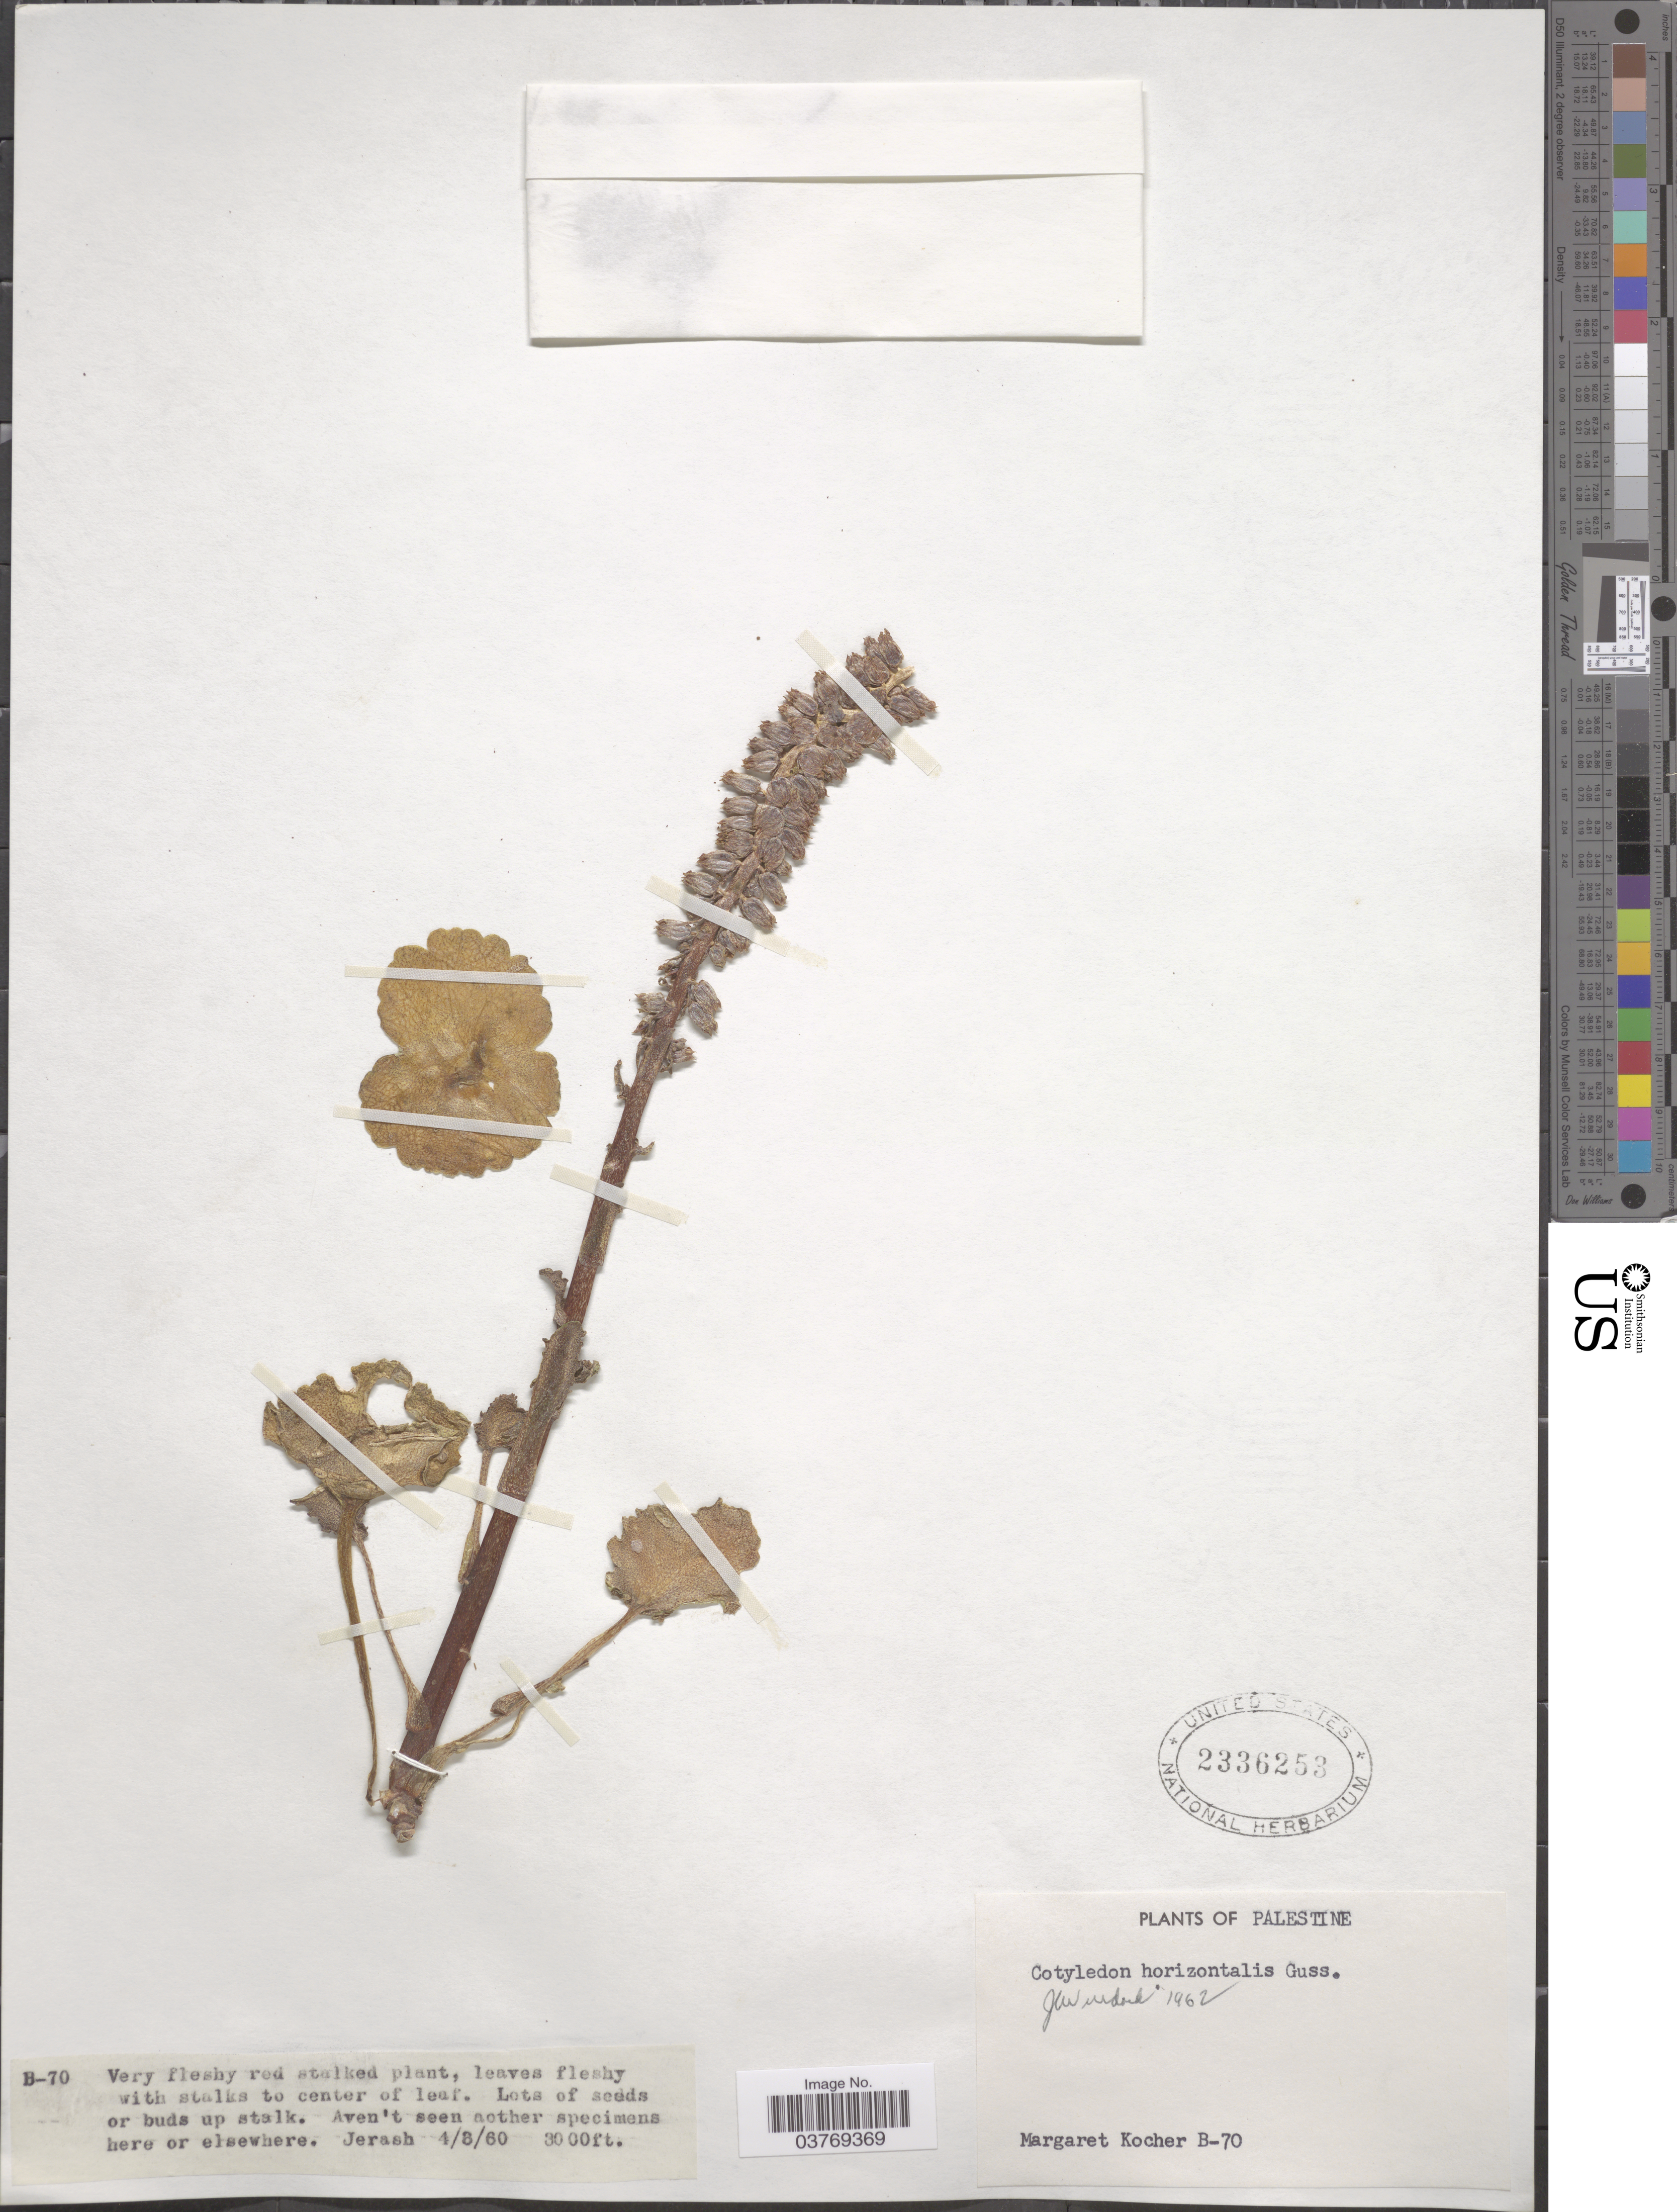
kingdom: Plantae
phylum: Tracheophyta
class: Magnoliopsida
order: Saxifragales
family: Crassulaceae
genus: Umbilicus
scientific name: Umbilicus horizontalis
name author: (Gussone) DC.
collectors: M. Kocher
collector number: B-70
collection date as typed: Transcribed d/m/y: 4/8/60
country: Israel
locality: Palestine.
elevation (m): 914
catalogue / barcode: US 2336253